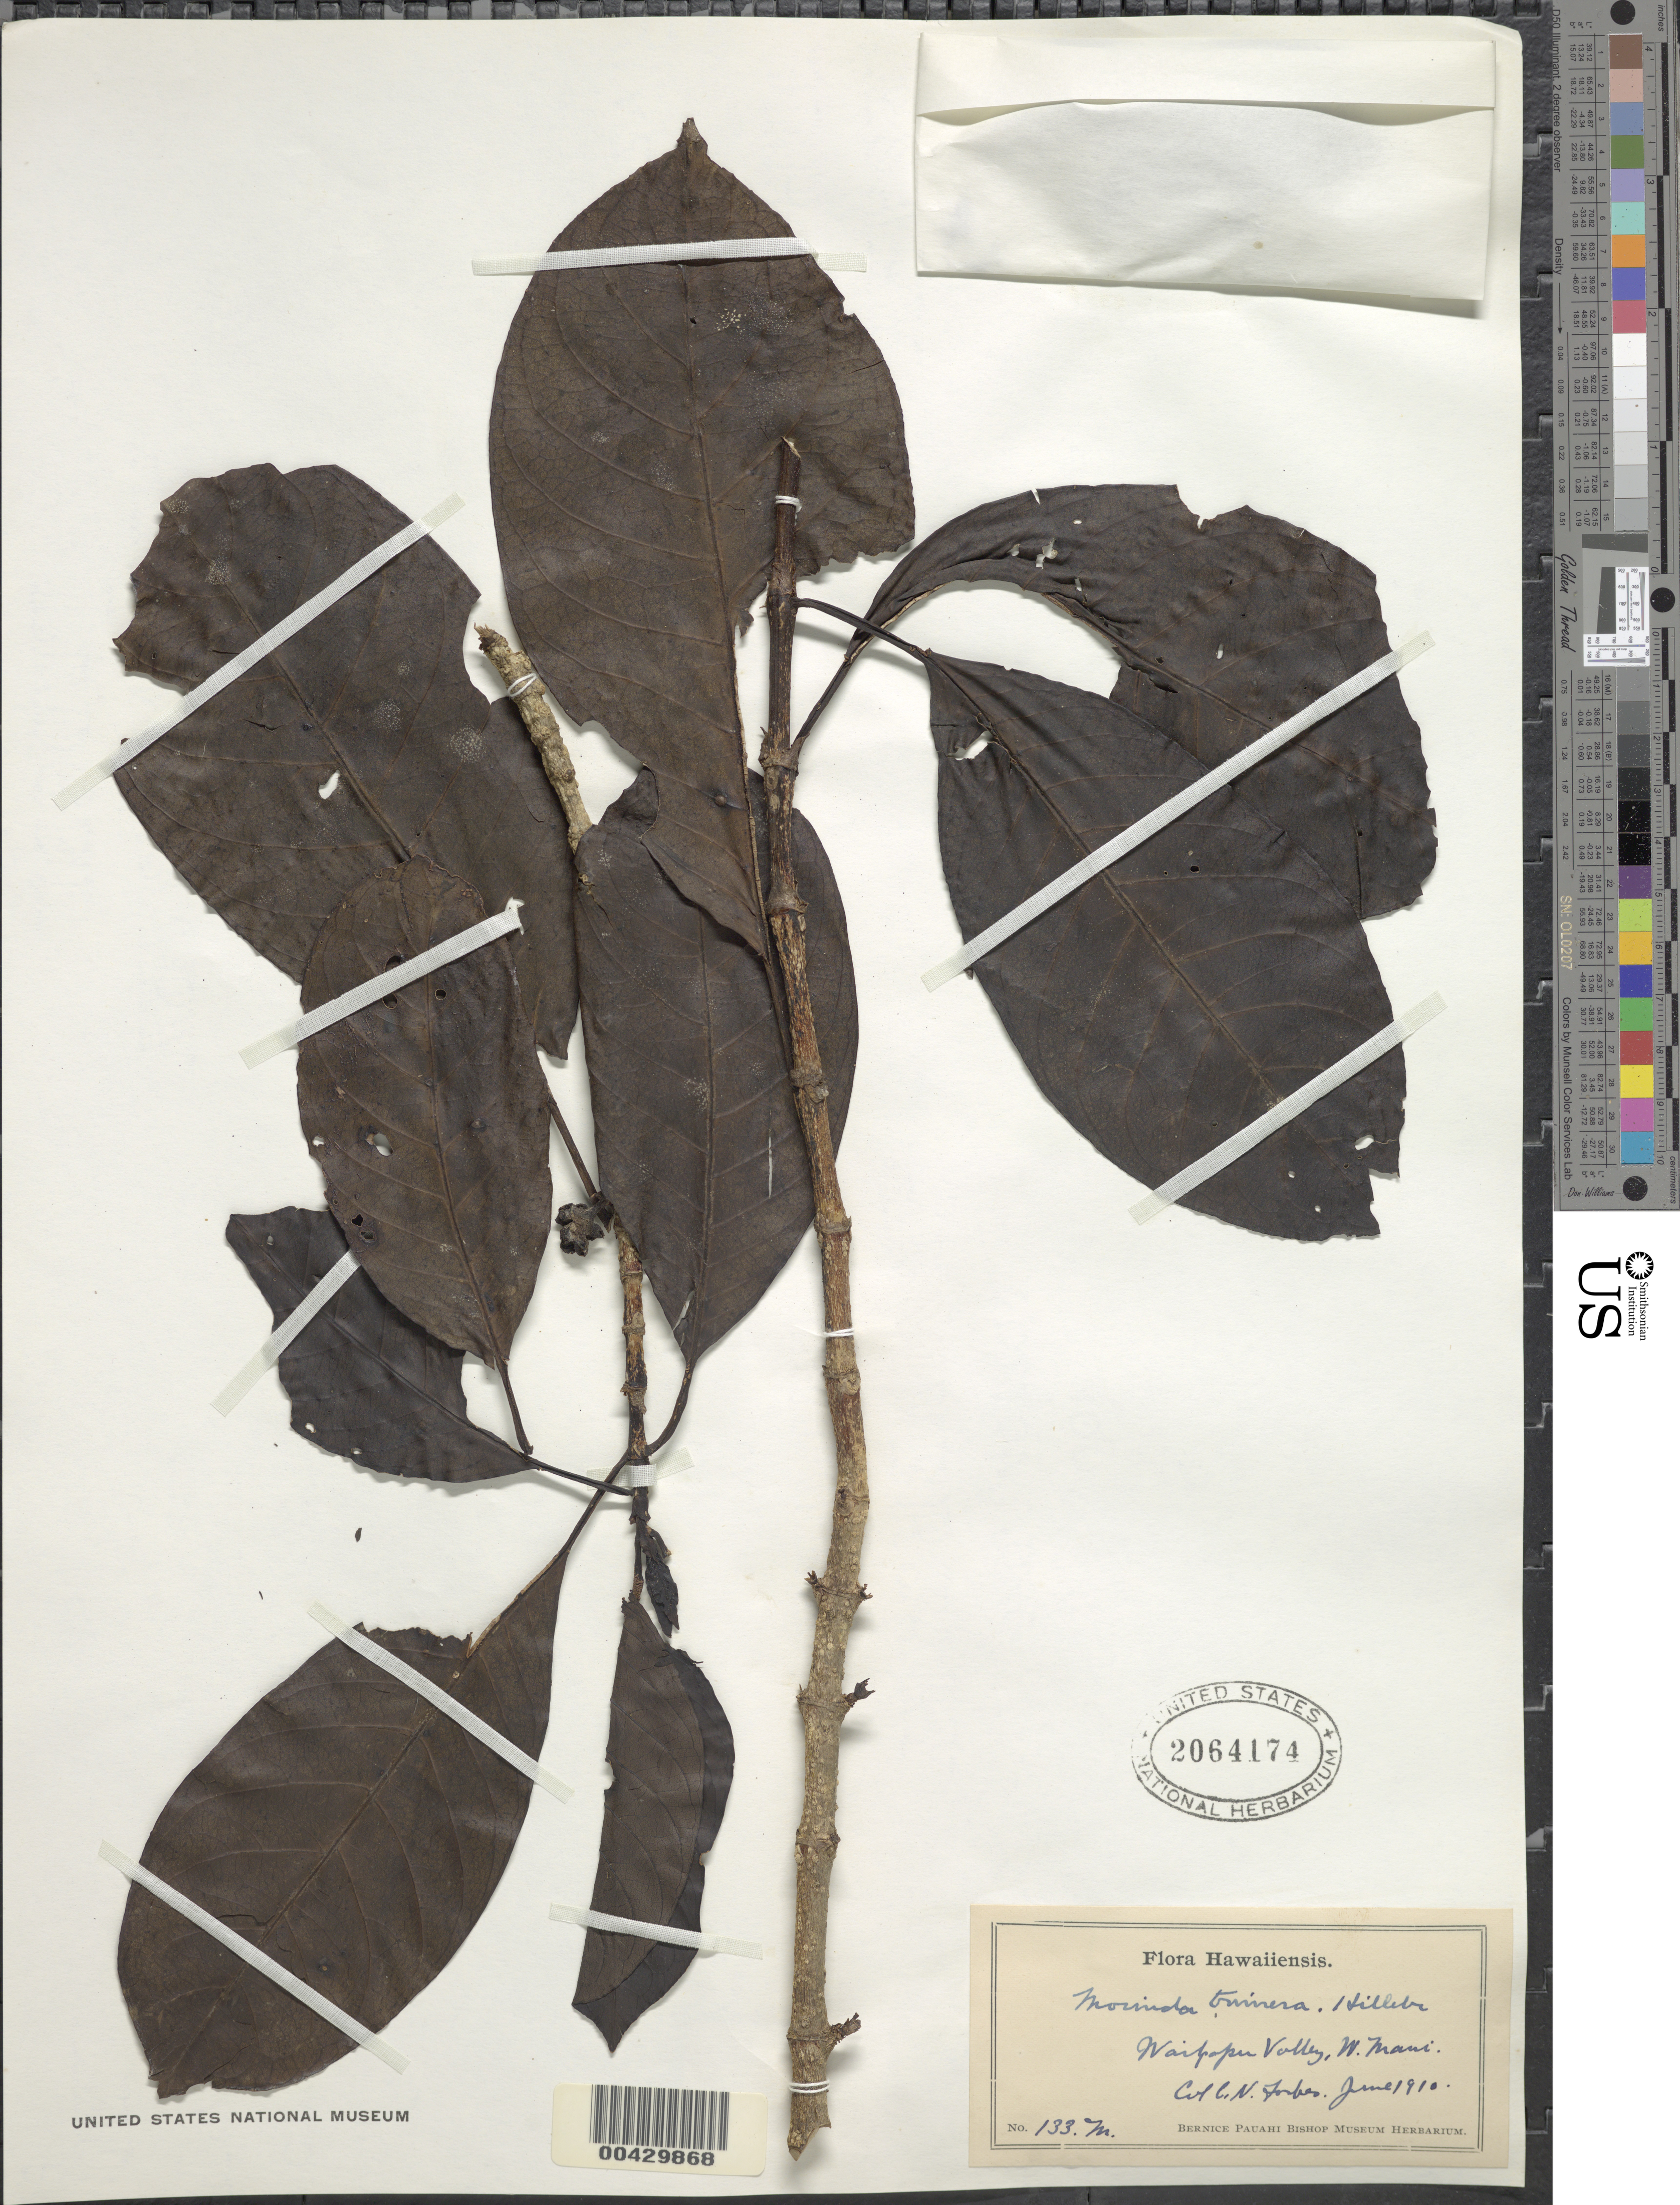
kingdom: Plantae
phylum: Tracheophyta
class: Magnoliopsida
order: Gentianales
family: Rubiaceae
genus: Gynochthodes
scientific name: Gynochthodes trimera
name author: (Hillebr.) Razafim. & B. Bremer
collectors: C. N. Forbes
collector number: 133.M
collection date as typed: Jun 1910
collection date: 1910-06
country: United States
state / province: Hawaii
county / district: Maui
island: Maui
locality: Waikapu Valley, West Maui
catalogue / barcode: US 2064174